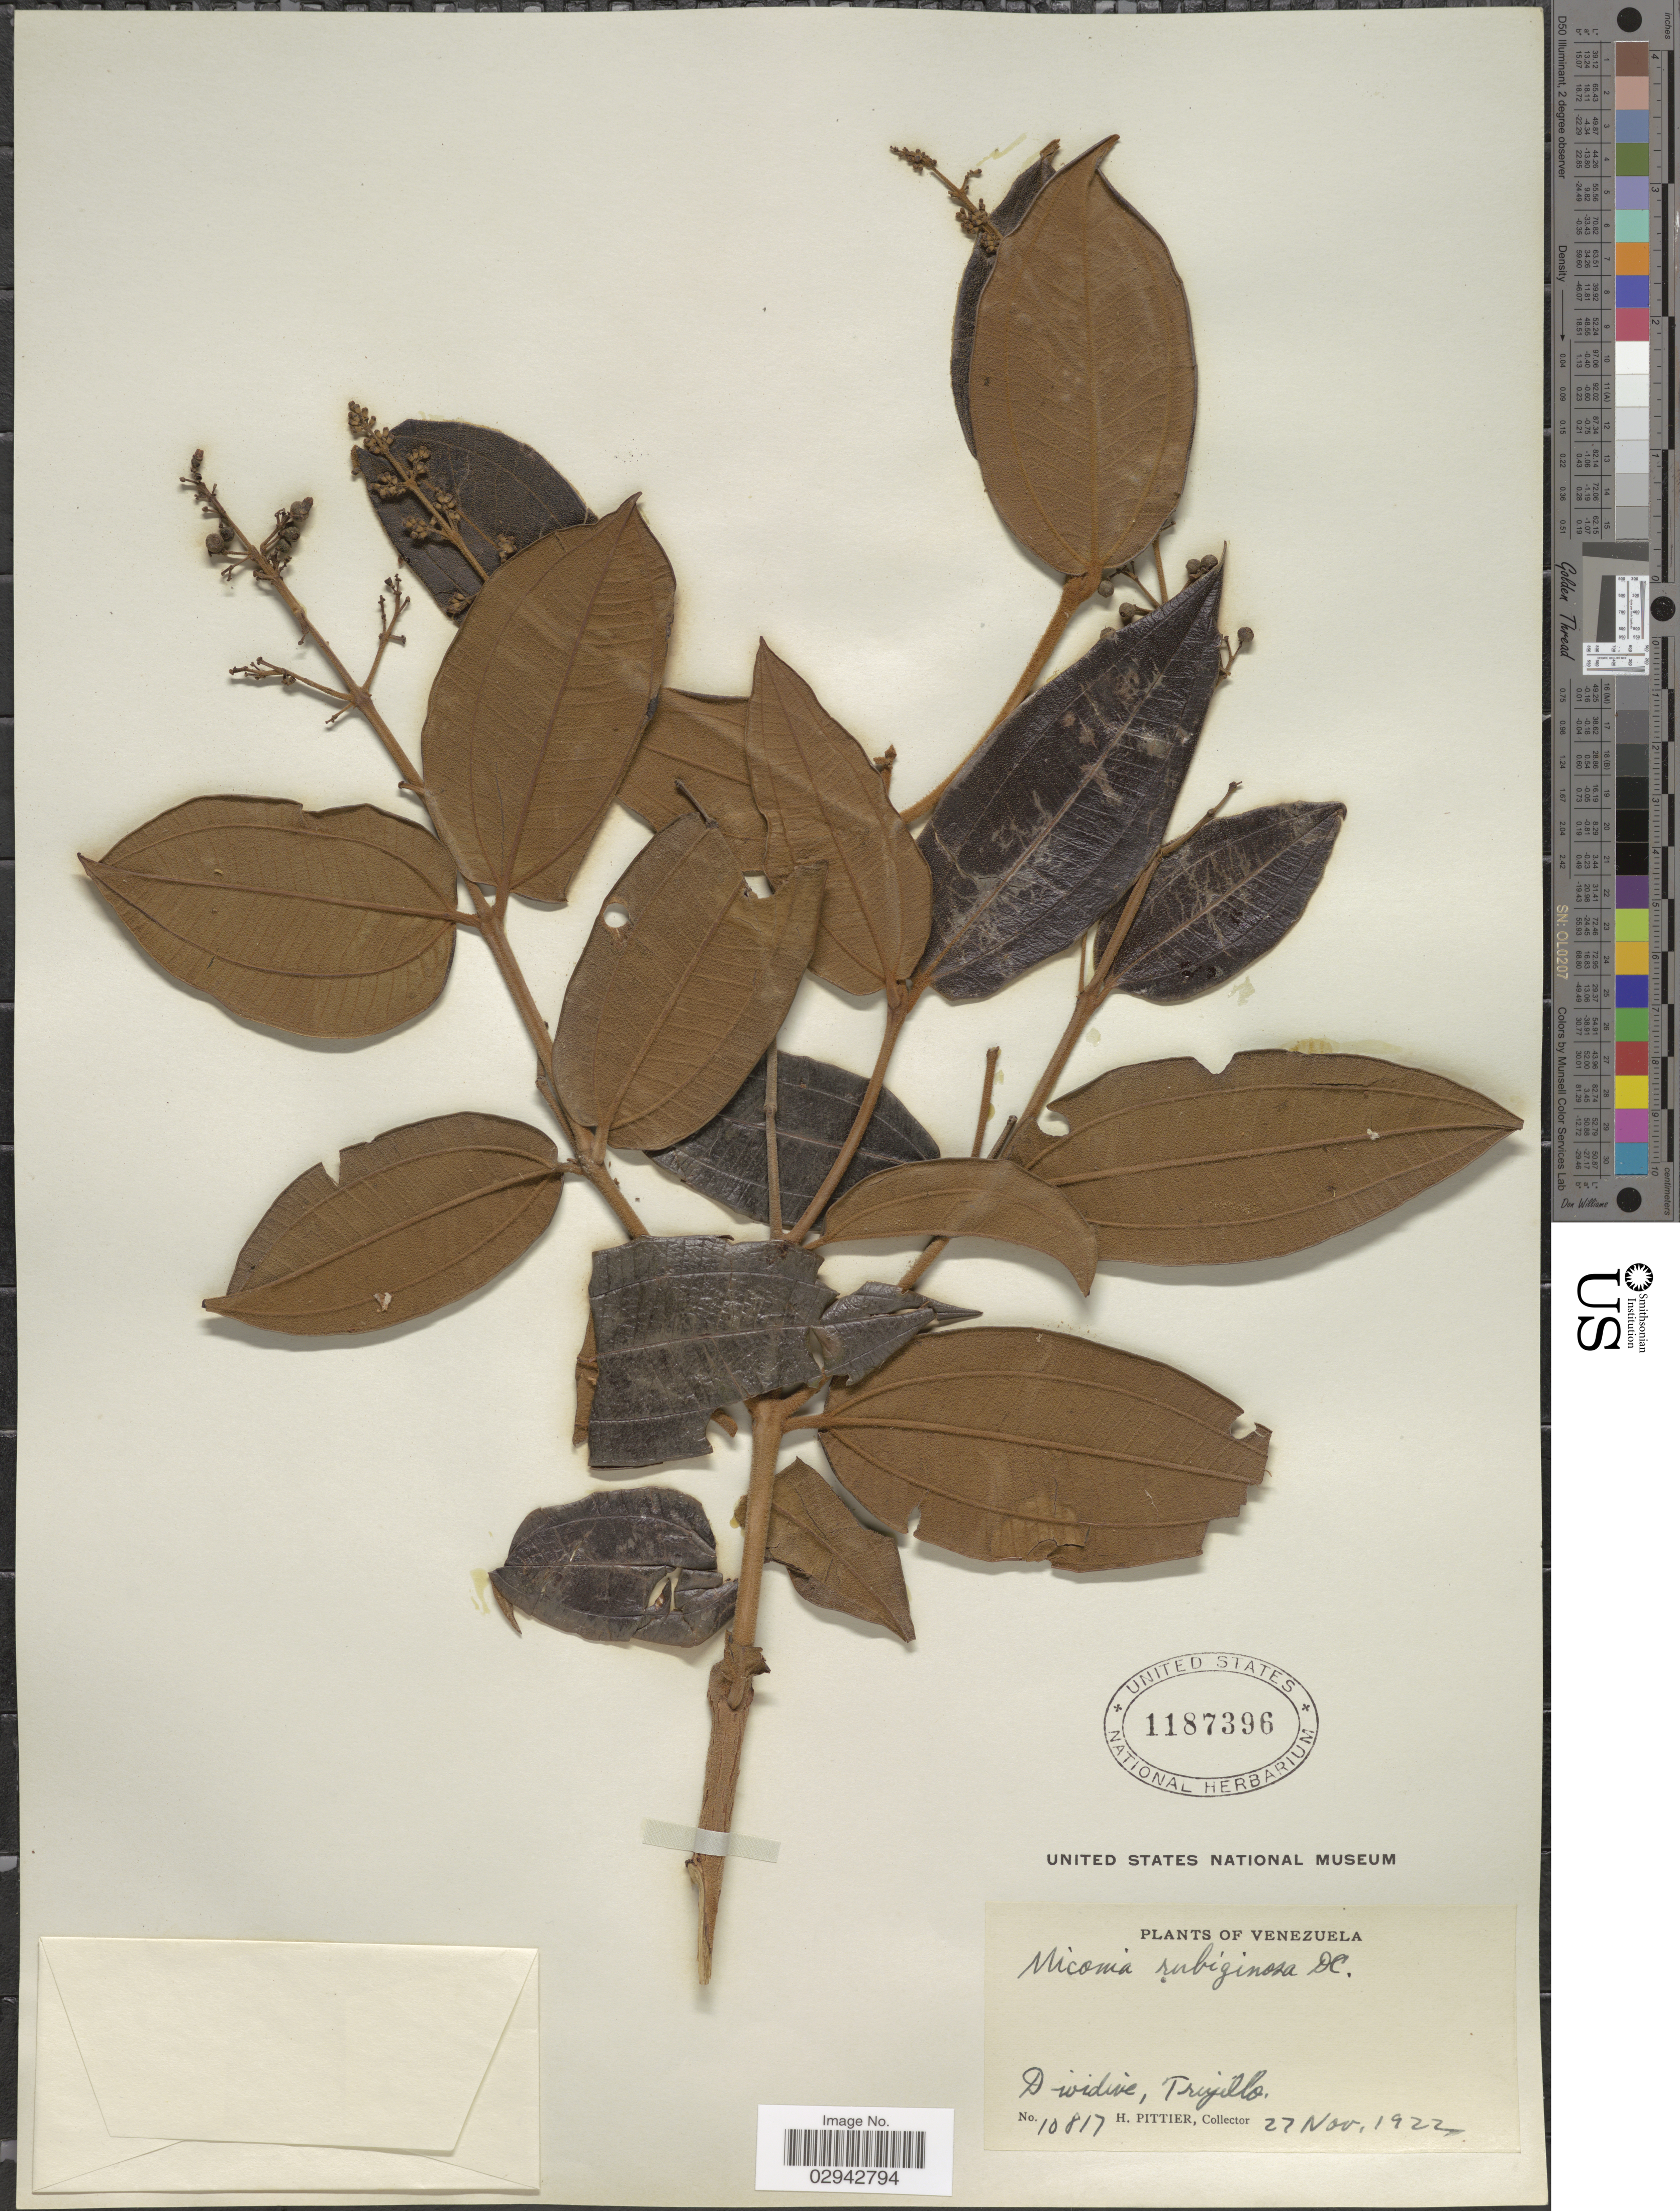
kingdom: Plantae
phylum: Tracheophyta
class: Magnoliopsida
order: Myrtales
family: Melastomataceae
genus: Miconia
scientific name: Miconia rubiginosa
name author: (Bonpl.) DC.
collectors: H. F. Pittier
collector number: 10817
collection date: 1922-11-27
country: Venezuela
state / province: Trujillo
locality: Dividive.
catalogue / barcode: US 1187396